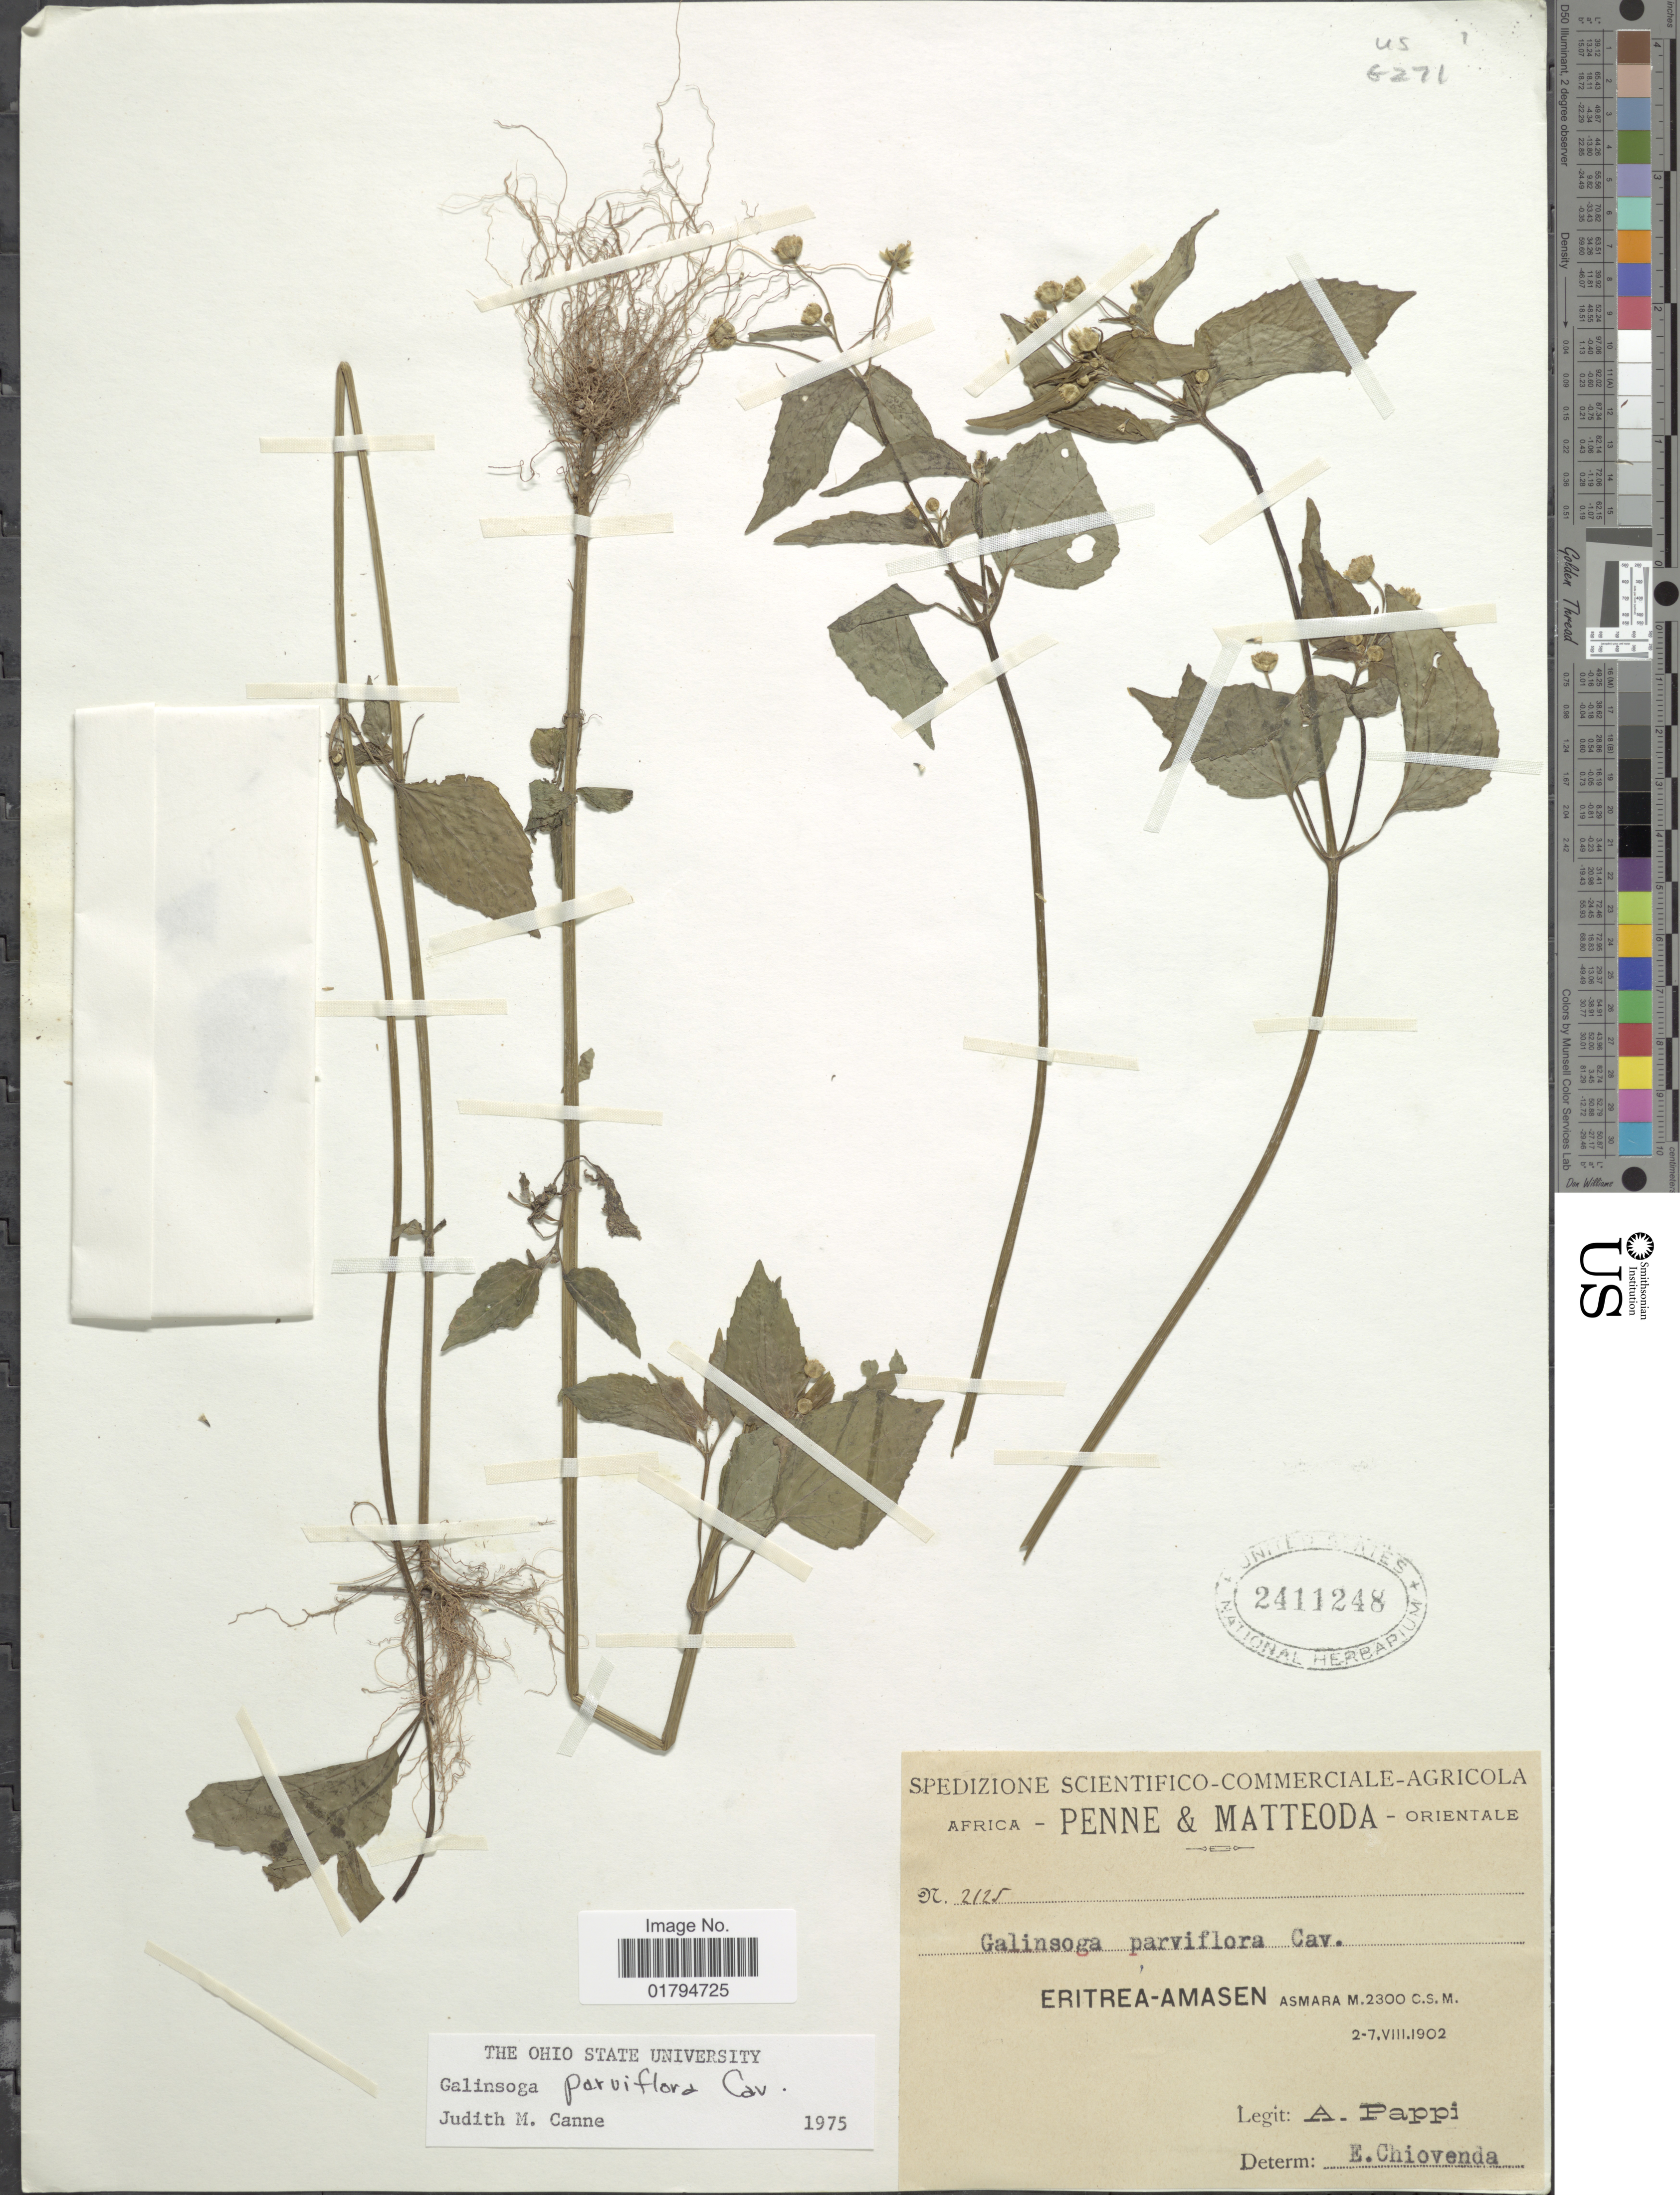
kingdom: Plantae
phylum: Tracheophyta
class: Magnoliopsida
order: Asterales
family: Asteraceae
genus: Galinsoga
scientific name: Galinsoga parviflora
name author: Cav.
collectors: A. Pappi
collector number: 2125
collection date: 1902-08-02/1902-08-07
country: Eritrea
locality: Eritrea-Amasen Asmara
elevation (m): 2300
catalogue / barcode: US 2411248